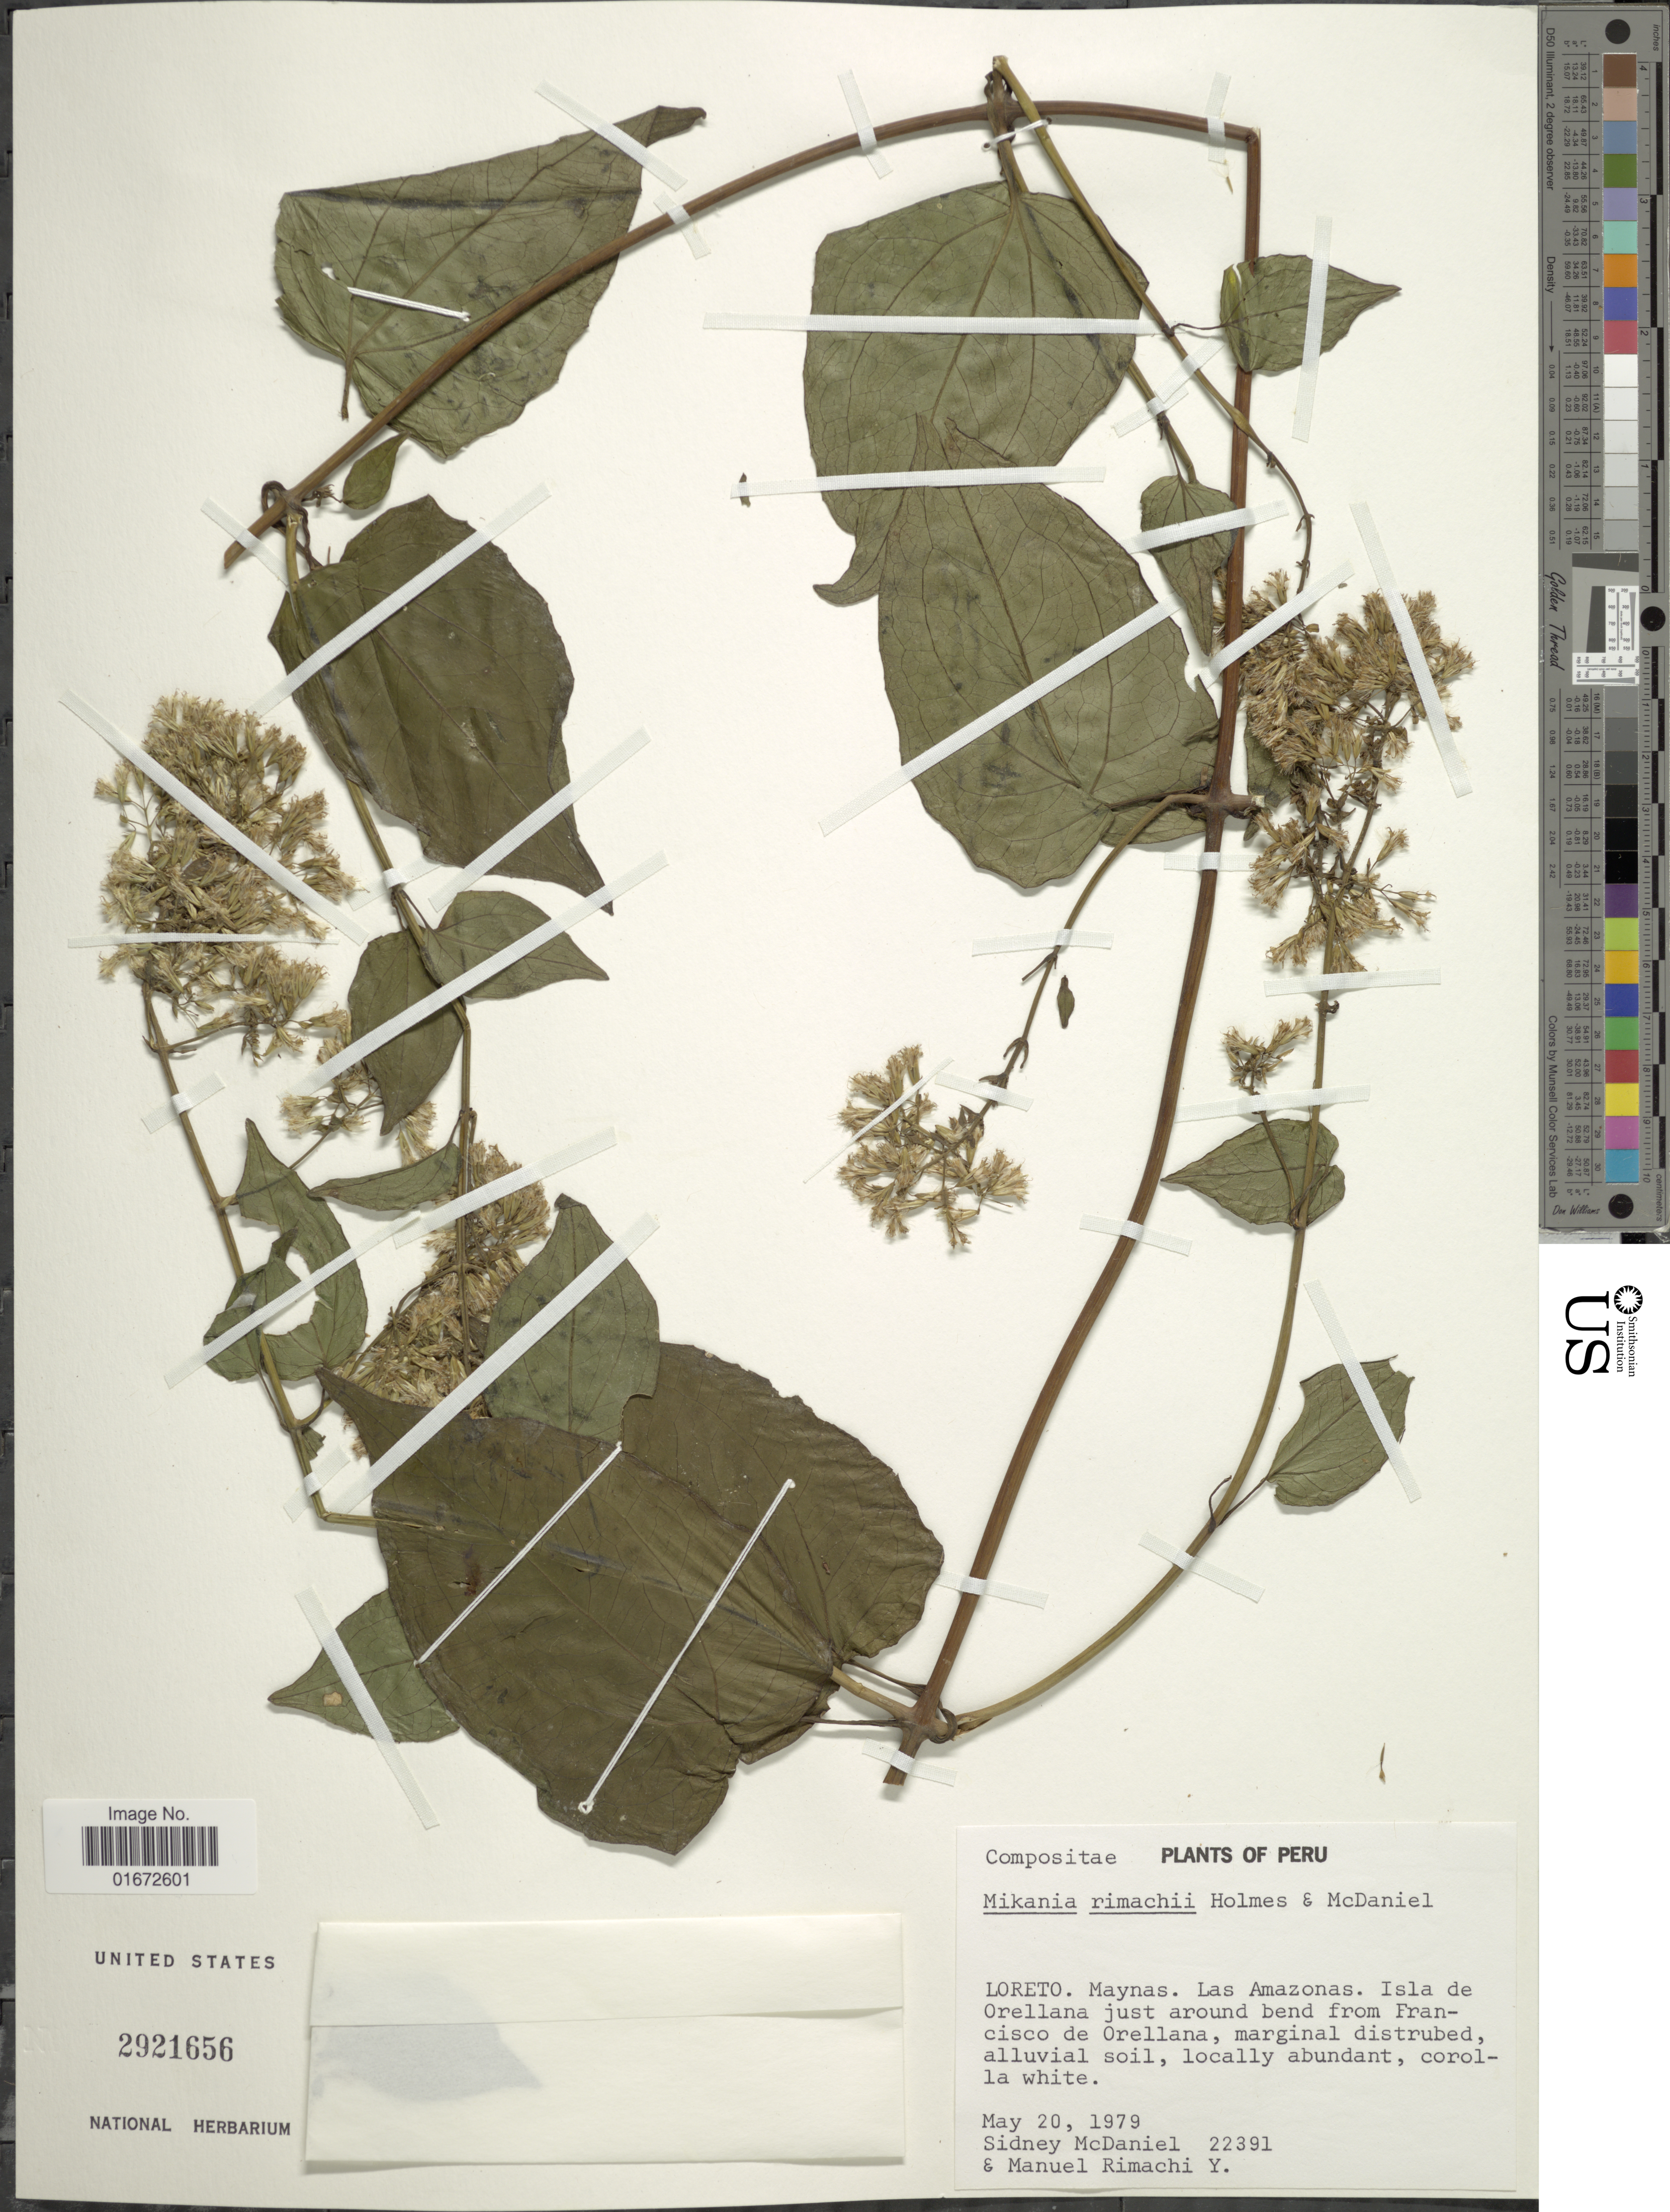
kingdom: Plantae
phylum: Tracheophyta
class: Magnoliopsida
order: Asterales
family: Asteraceae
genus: Mikania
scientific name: Mikania rimachii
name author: W.C. Holmes & McDaniel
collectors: S. McDaniel & M. Rimachi Y.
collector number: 22391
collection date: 1979-05-20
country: Peru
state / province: Loreto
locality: Loreto. Maynas. Las Amazonas. Isla de Orellana just around bend from Francisco de Orellana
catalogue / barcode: US 2921656